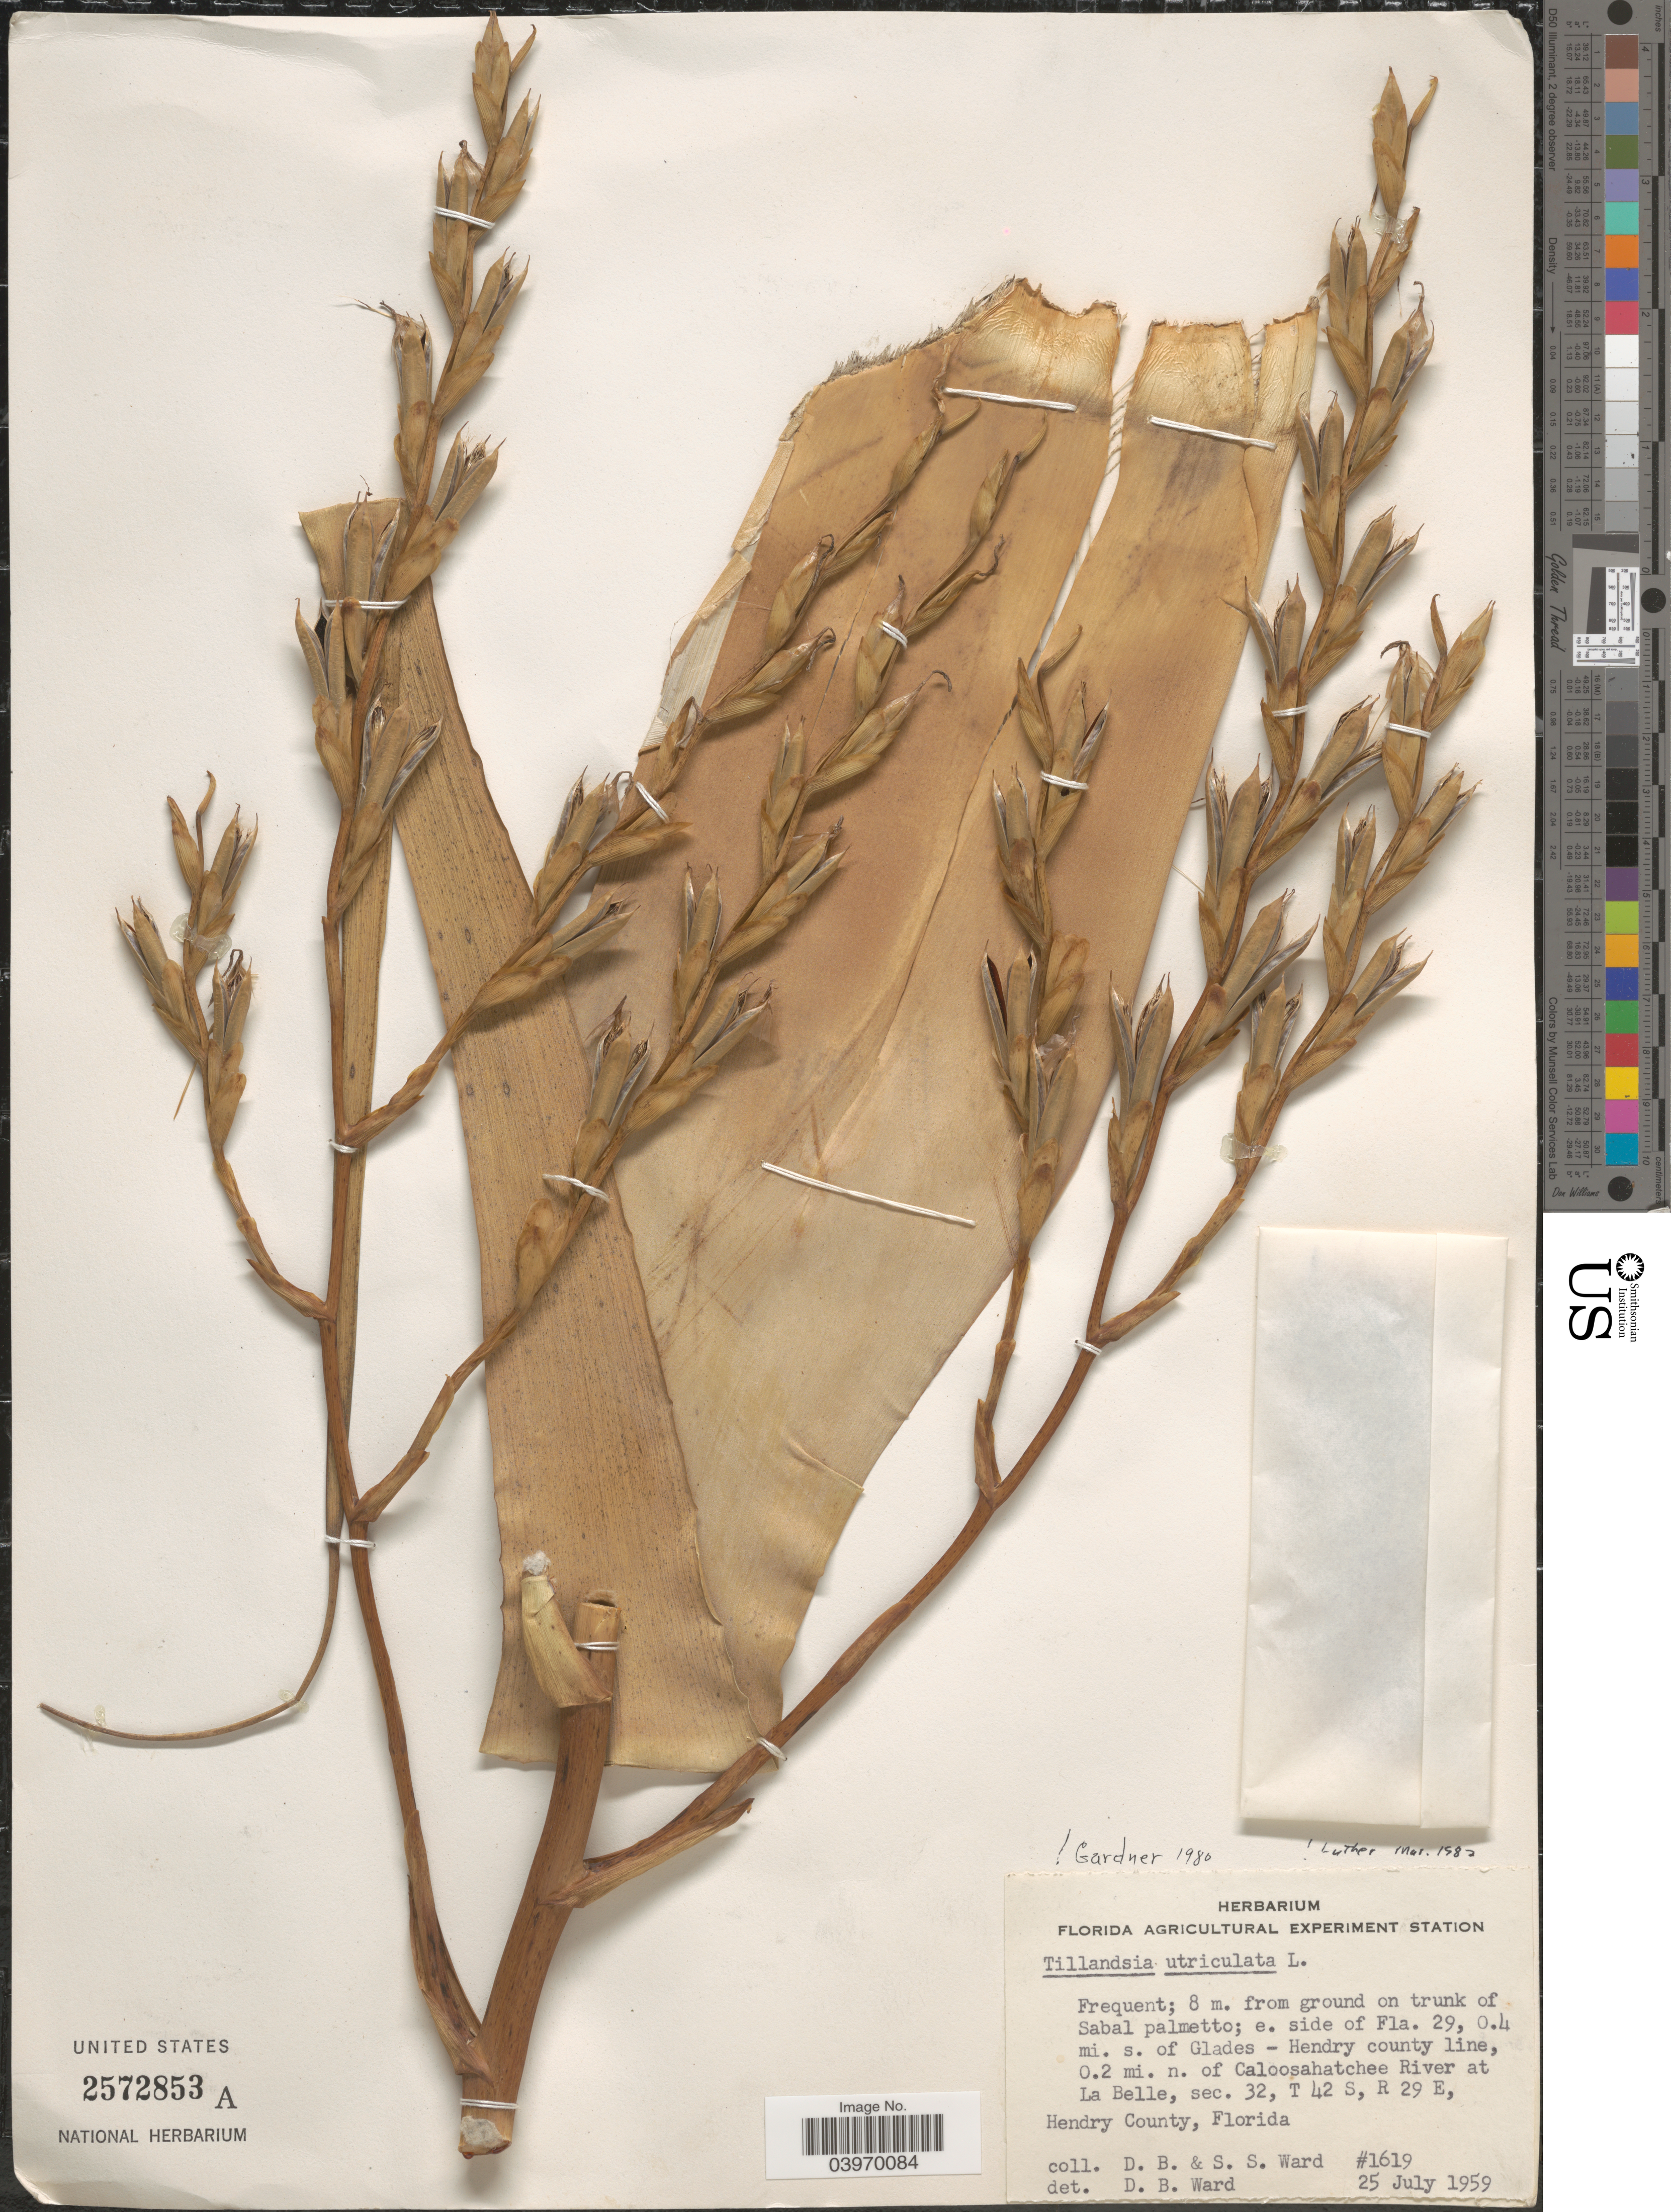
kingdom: Plantae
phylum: Tracheophyta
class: Liliopsida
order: Poales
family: Bromeliaceae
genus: Tillandsia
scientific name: Tillandsia utriculata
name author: L.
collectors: D. B. Ward & S. S. Ward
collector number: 1619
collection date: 1959-07-25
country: United States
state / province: Florida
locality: E. side of Fla. 29, 0.4 mi. s. of Glades - Hendry county line, 0.2 mi. n. of Caloosahatchee River at La Belle, sec. 32, T 42 S, R 29 E, Hendry County.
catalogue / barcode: US 2572853A